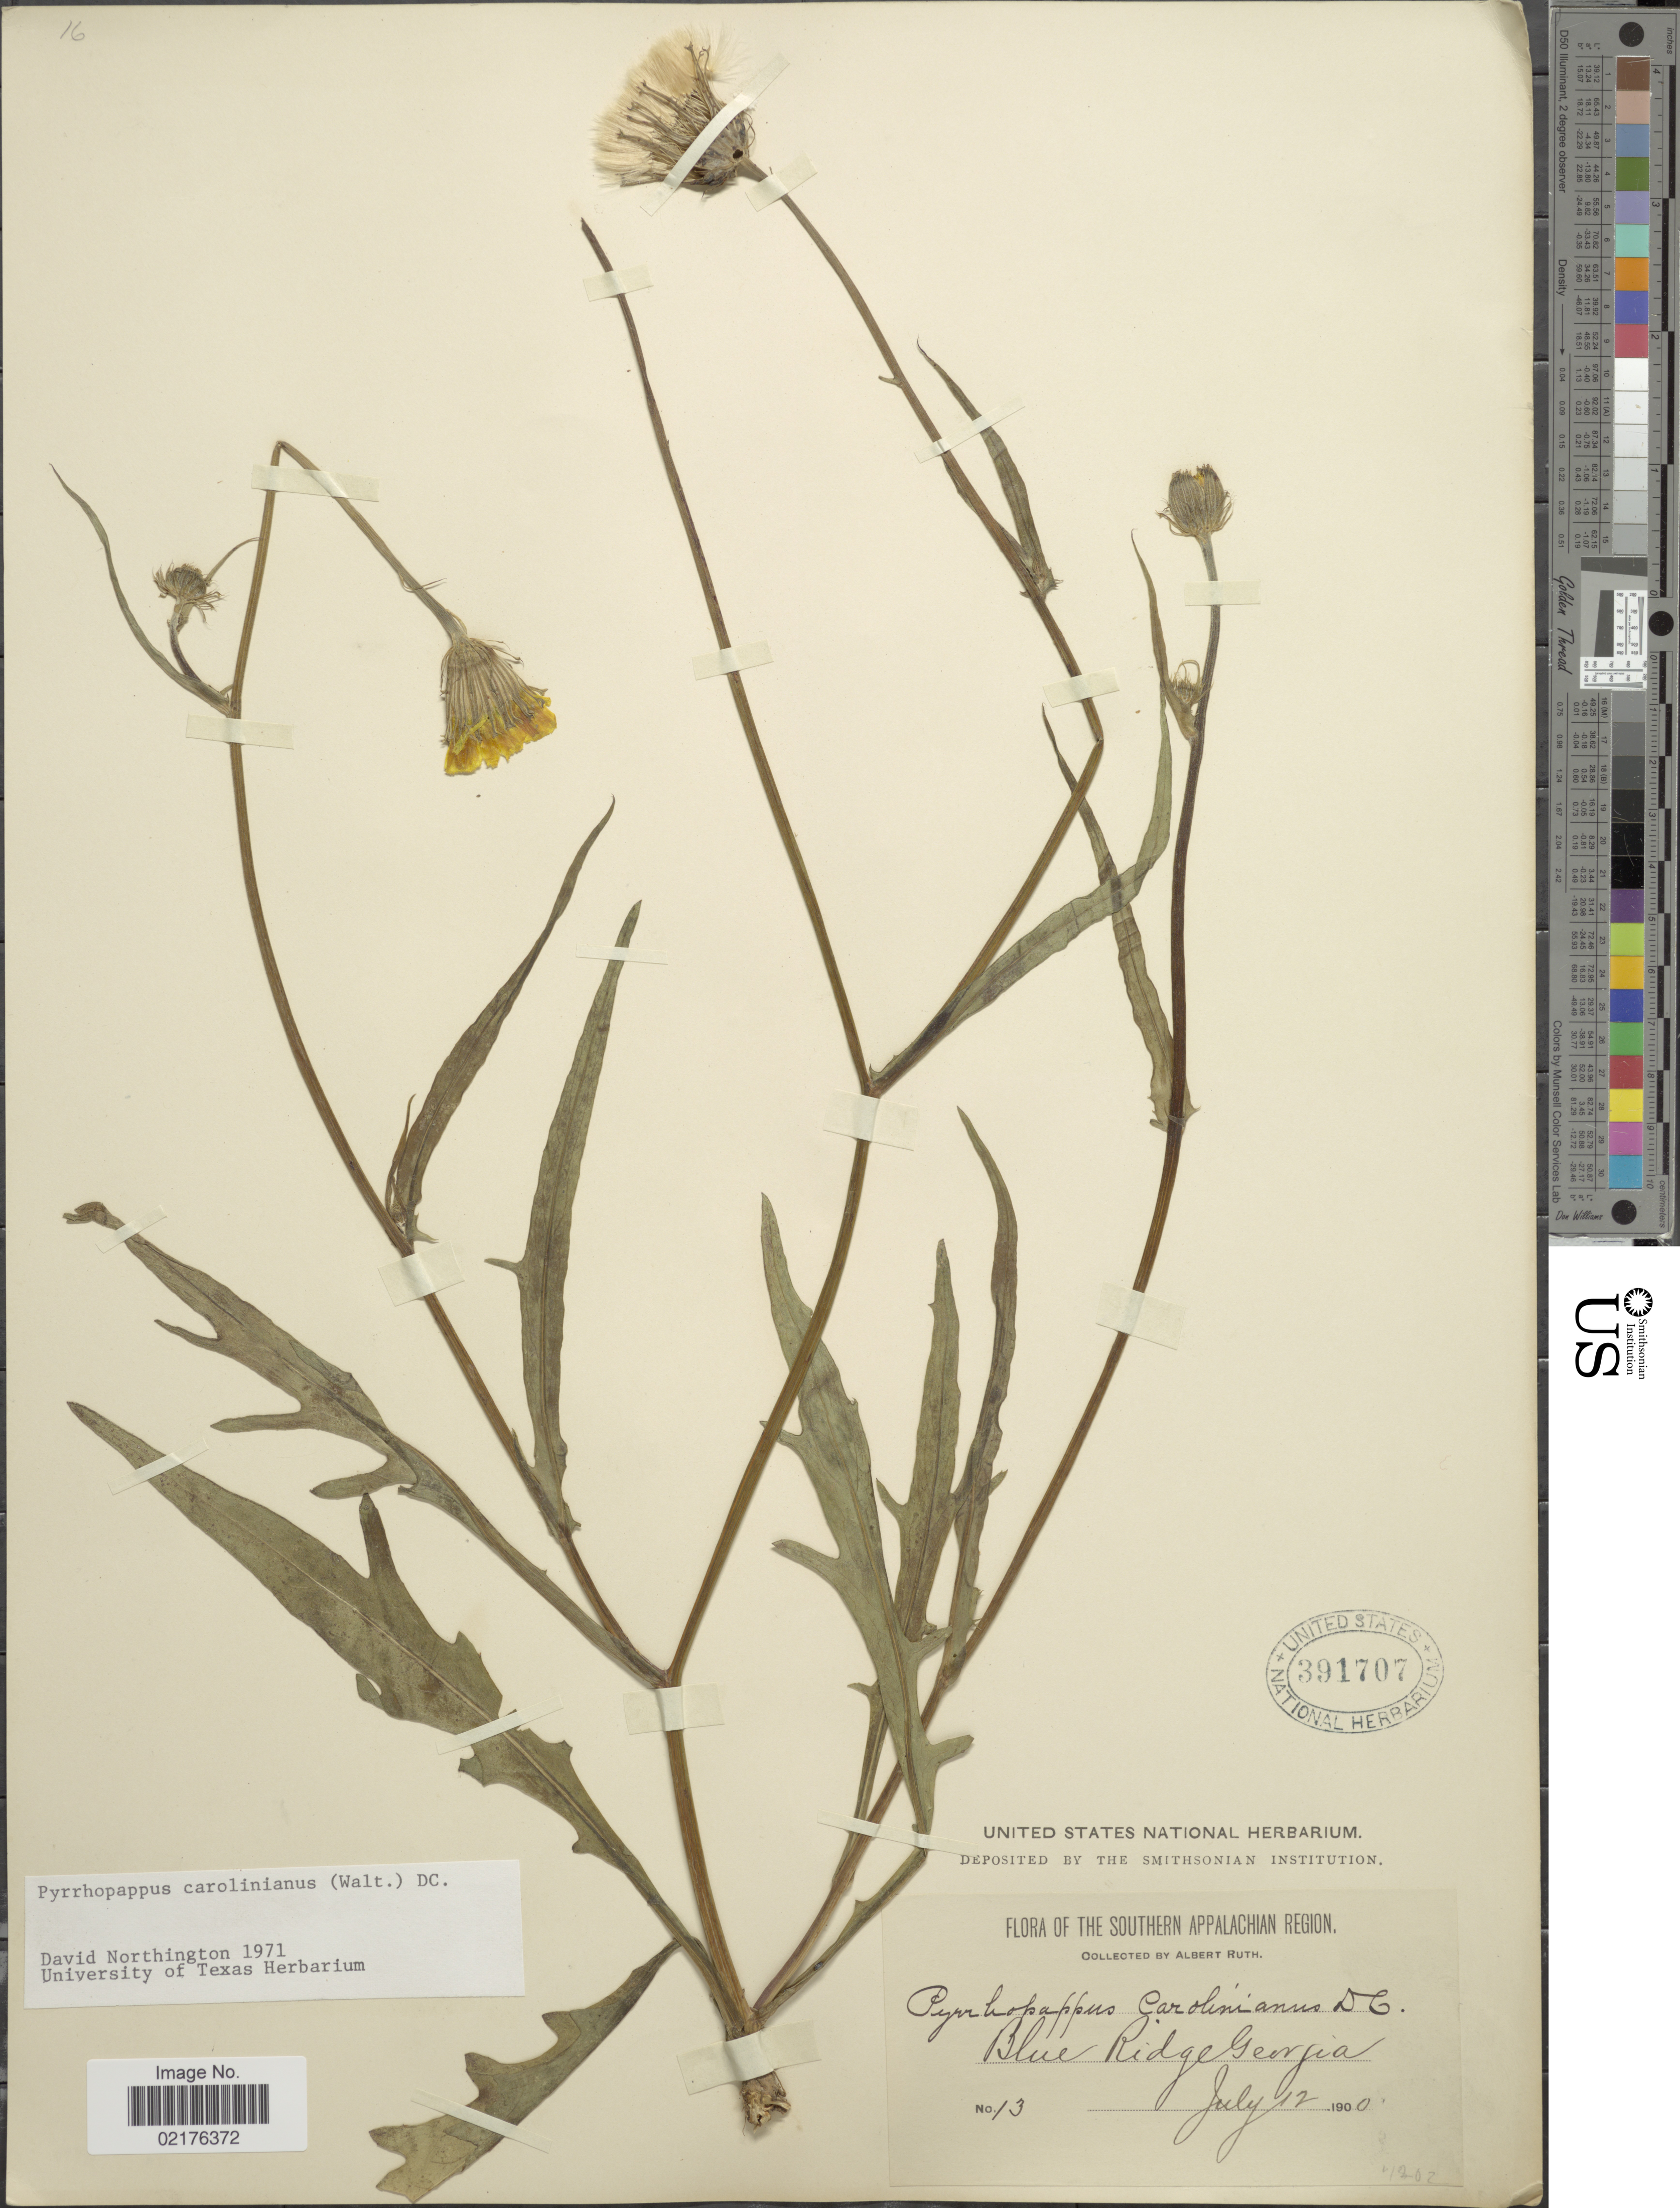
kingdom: Plantae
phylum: Tracheophyta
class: Magnoliopsida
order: Asterales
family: Asteraceae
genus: Pyrrhopappus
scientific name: Pyrrhopappus carolinianus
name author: (Walter) DC.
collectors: A. Ruth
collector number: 13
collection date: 1900-08-12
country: United States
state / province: Georgia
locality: The Southern Appalachian Region, Blue Ridge Georgia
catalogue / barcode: US 391707